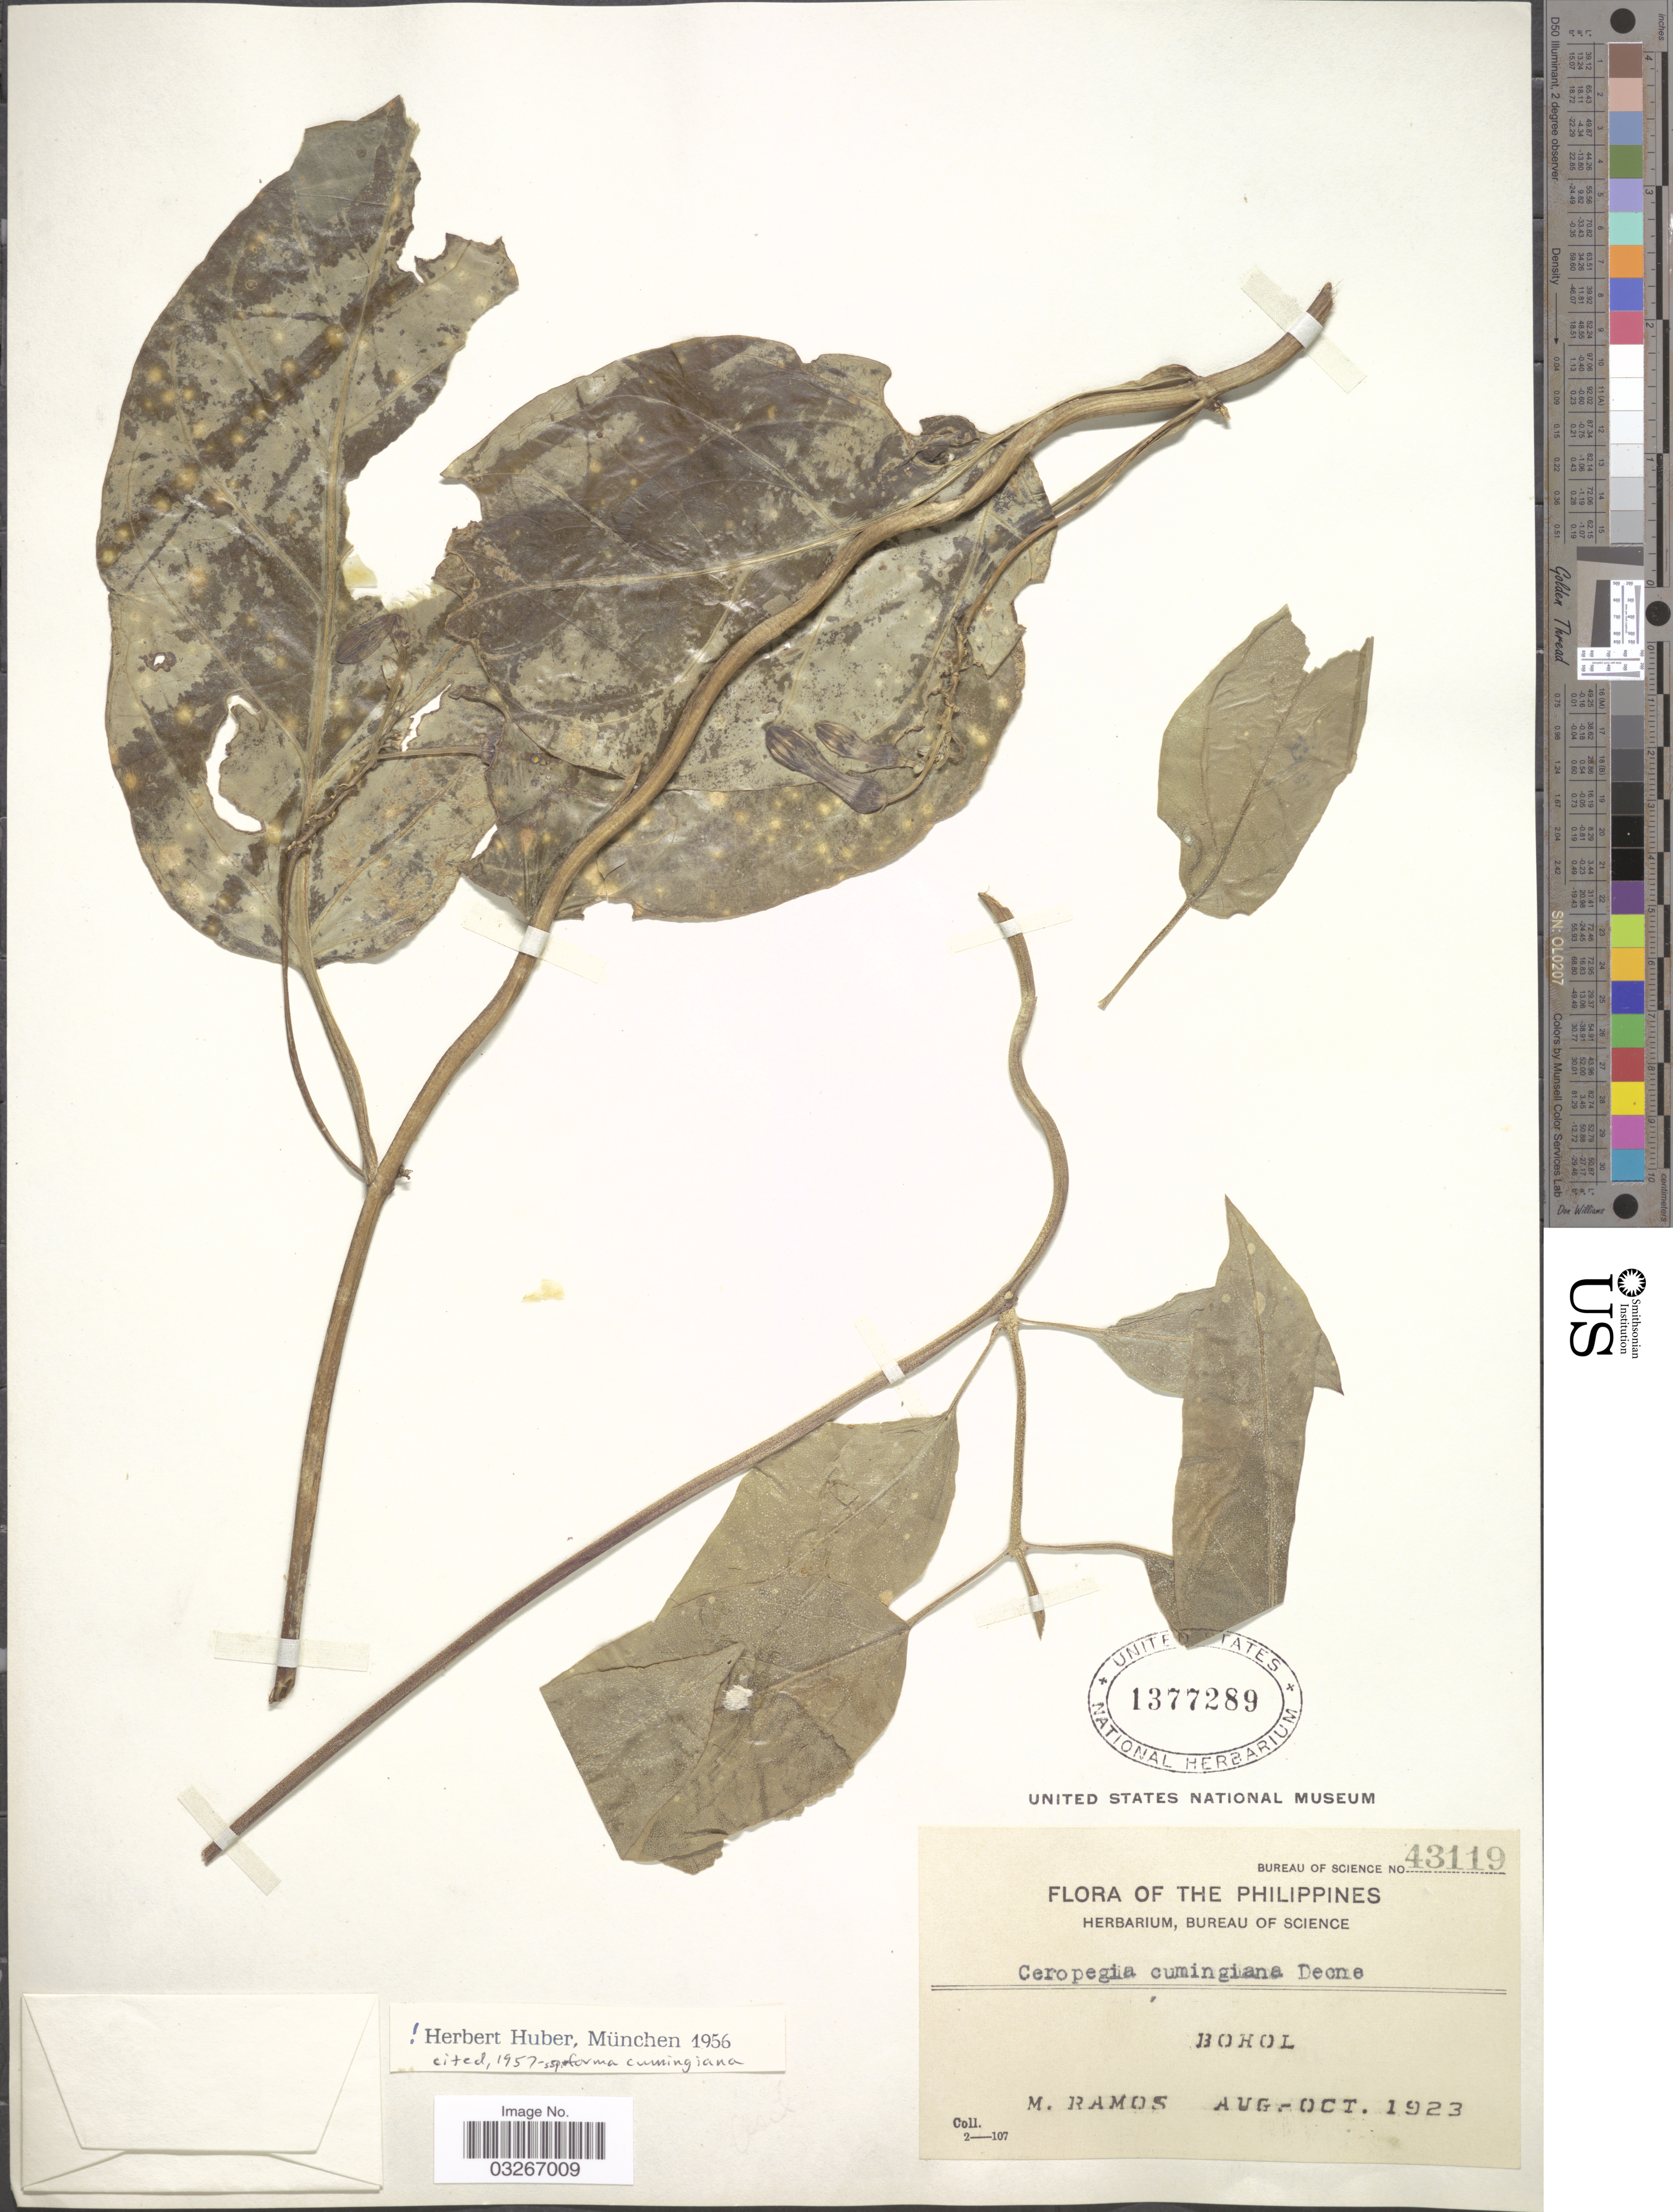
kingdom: Plantae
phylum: Tracheophyta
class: Magnoliopsida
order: Gentianales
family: Apocynaceae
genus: Ceropegia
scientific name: Ceropegia cumingiana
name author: Decne.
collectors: M. Ramos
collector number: Bureau of Science 43119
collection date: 1923-08/1923-10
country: Philippines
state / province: Central Visayas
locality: Bohol.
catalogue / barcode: US 1377289